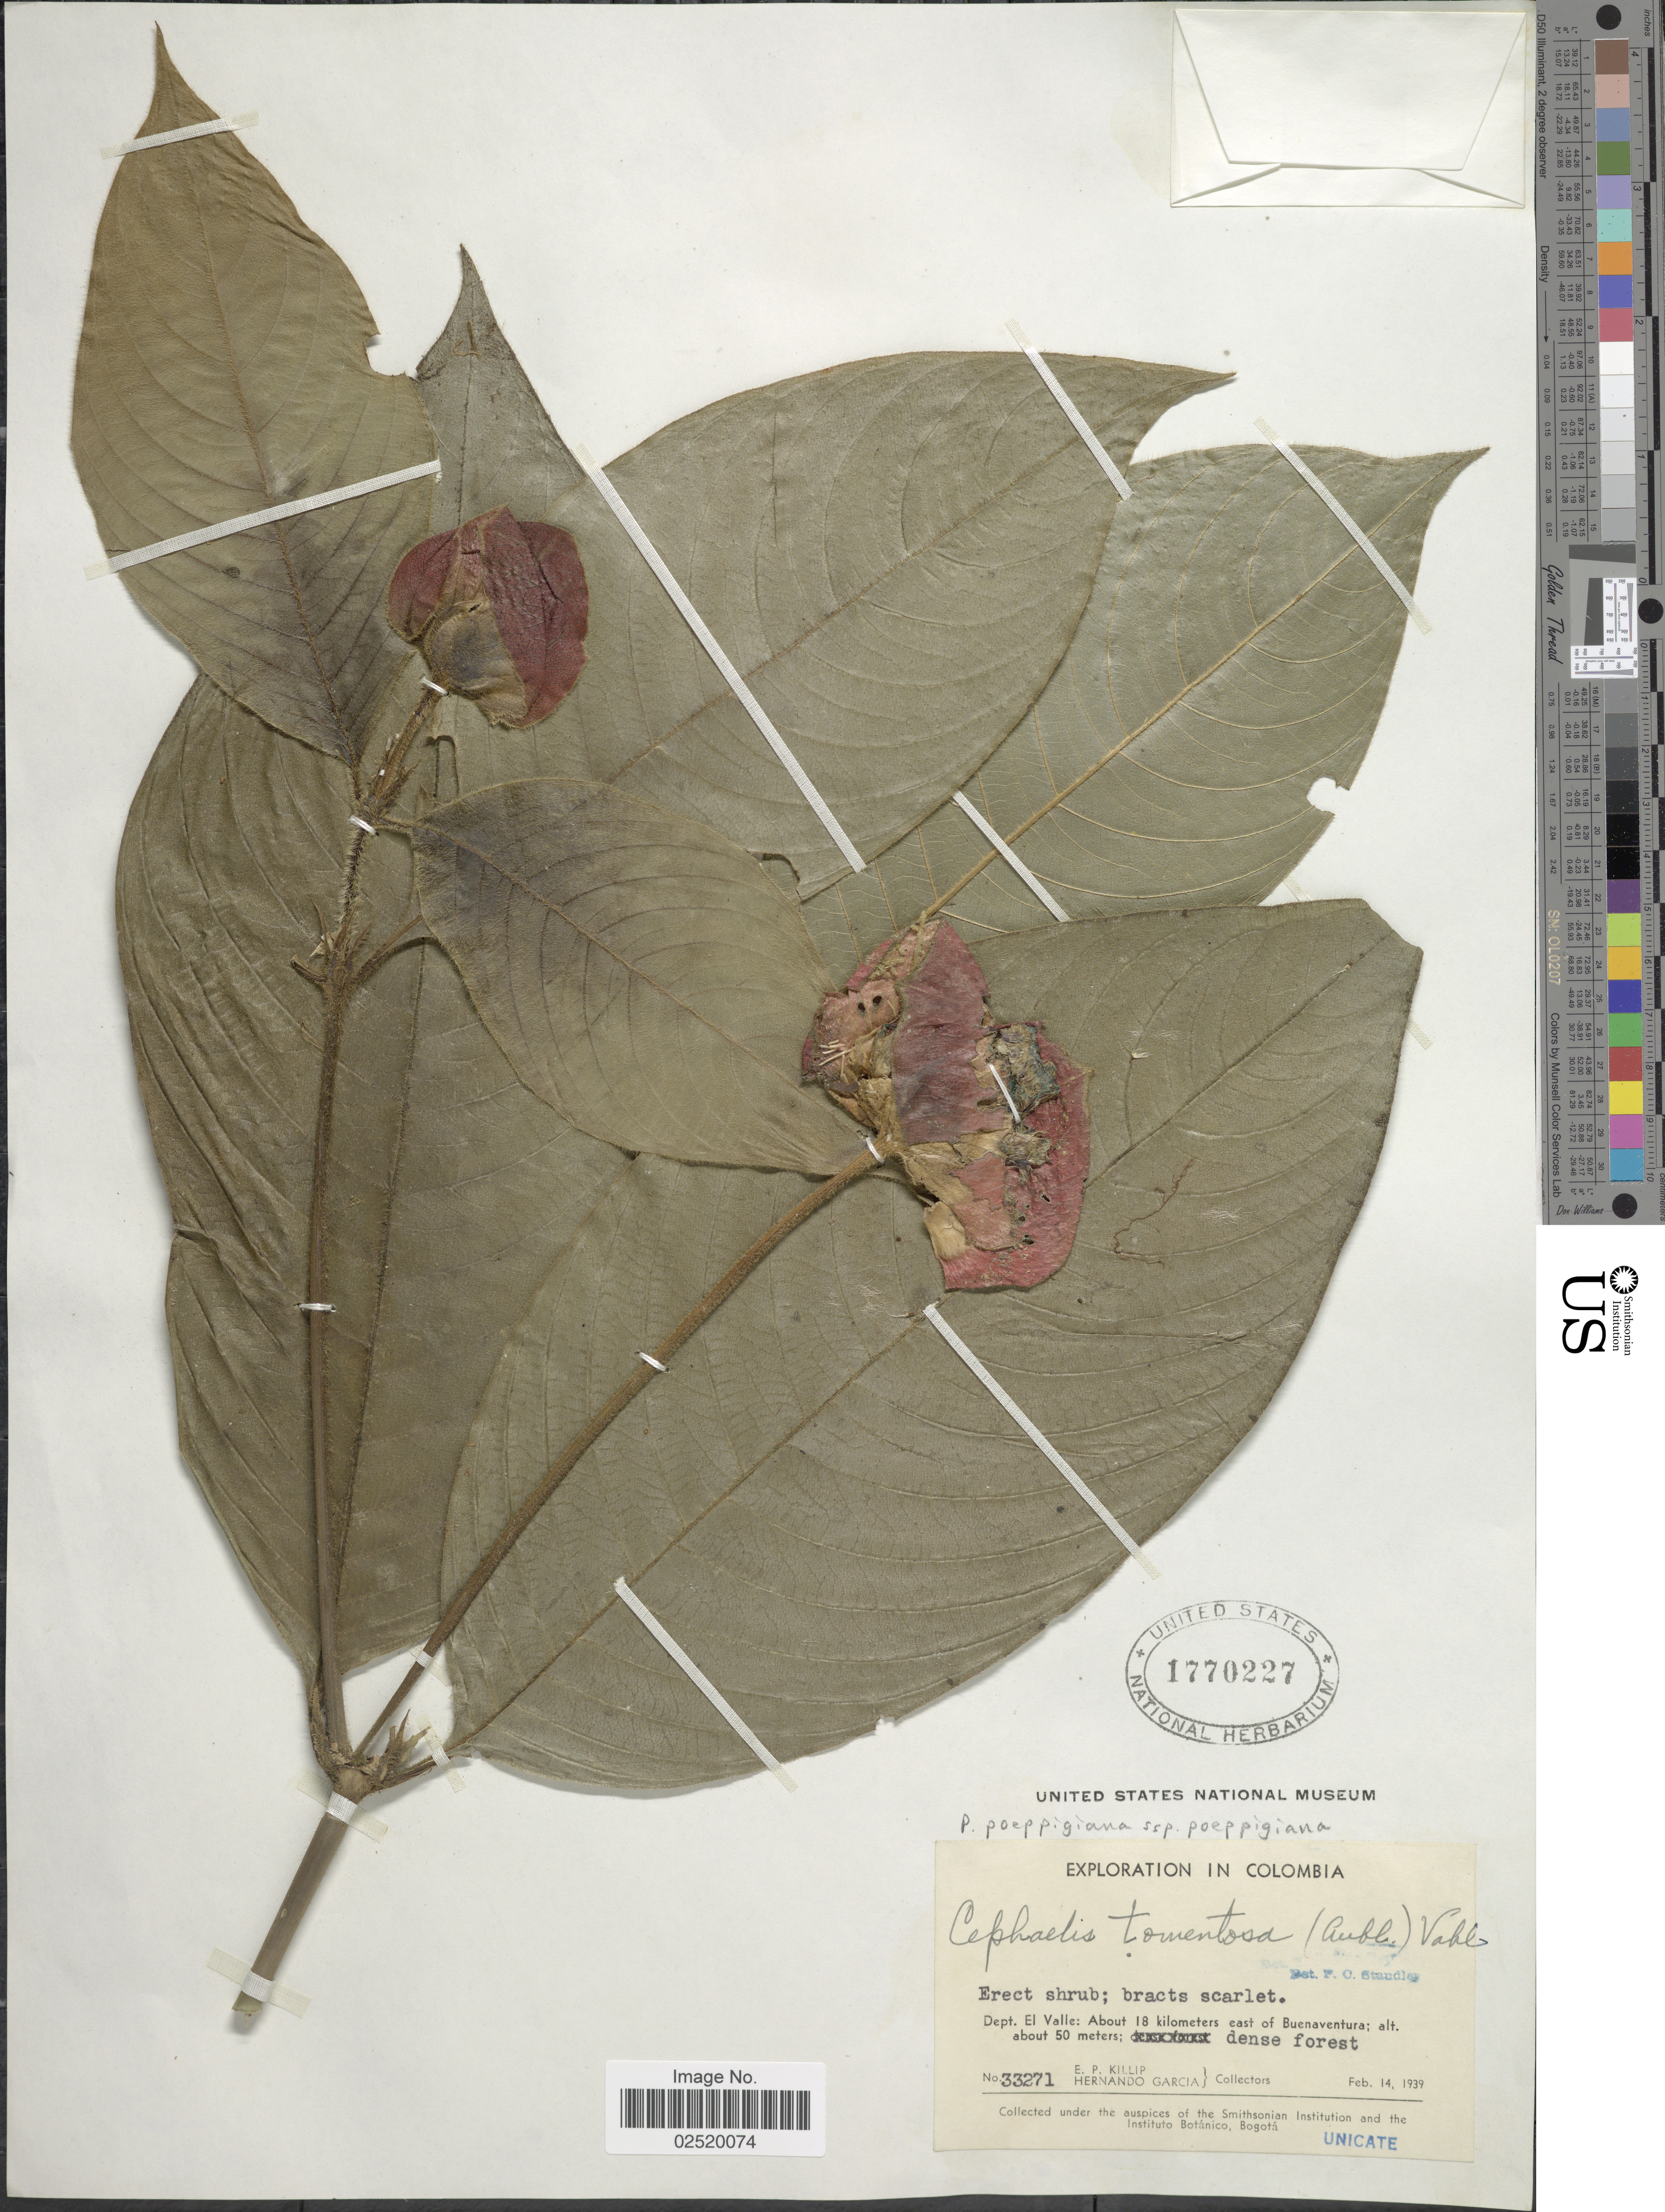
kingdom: Plantae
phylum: Tracheophyta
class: Magnoliopsida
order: Gentianales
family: Rubiaceae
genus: Psychotria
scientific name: Psychotria poeppigiana subsp. poeppigiana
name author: Müll. Arg.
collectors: E. P. Killip & H. Garcia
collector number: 33271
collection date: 1939-02-14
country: Colombia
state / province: Valle del Cauca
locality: Dept. El Valle: About 18 kilometers east of Buenaventura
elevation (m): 50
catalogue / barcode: US 1770227